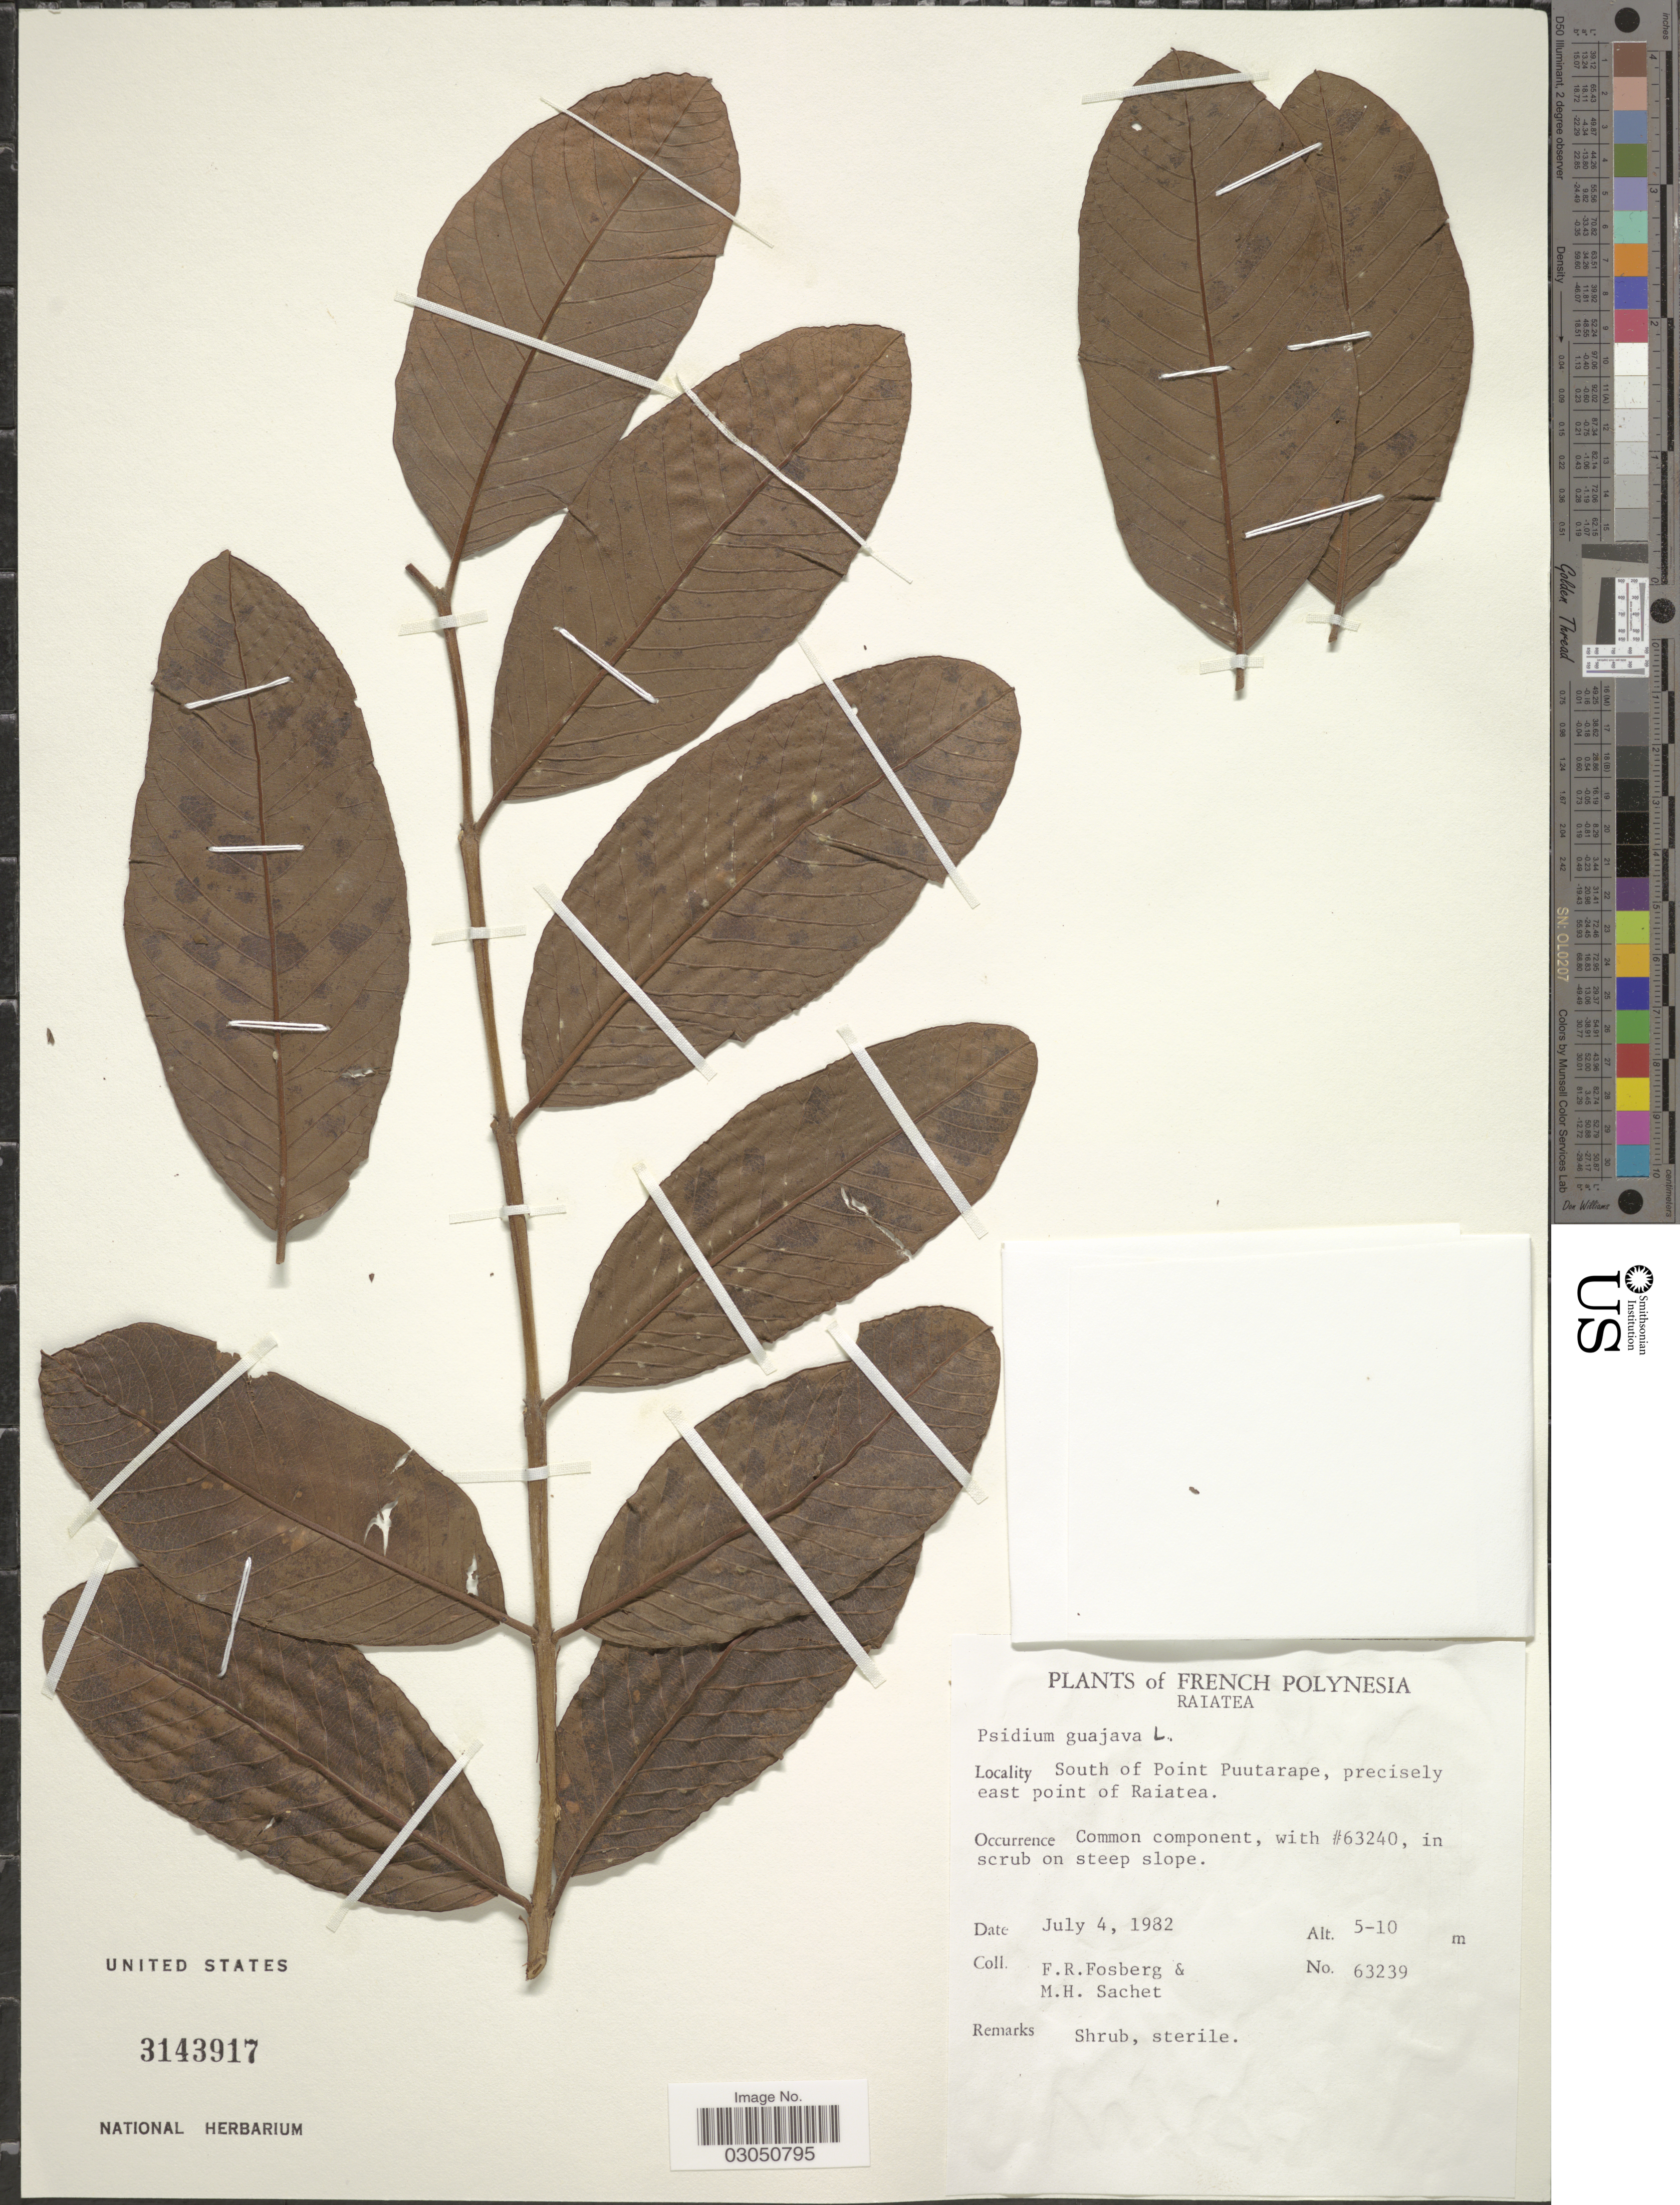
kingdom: Plantae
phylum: Tracheophyta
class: Magnoliopsida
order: Myrtales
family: Myrtaceae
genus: Psidium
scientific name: Psidium guajava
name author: L.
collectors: F. R. Fosberg & M.-H. Sachet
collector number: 63239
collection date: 1982-07-04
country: French Polynesia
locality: Raiatea. South of Point Puutarape, precisely east point of Raiatea.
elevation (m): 5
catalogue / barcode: US 3143917